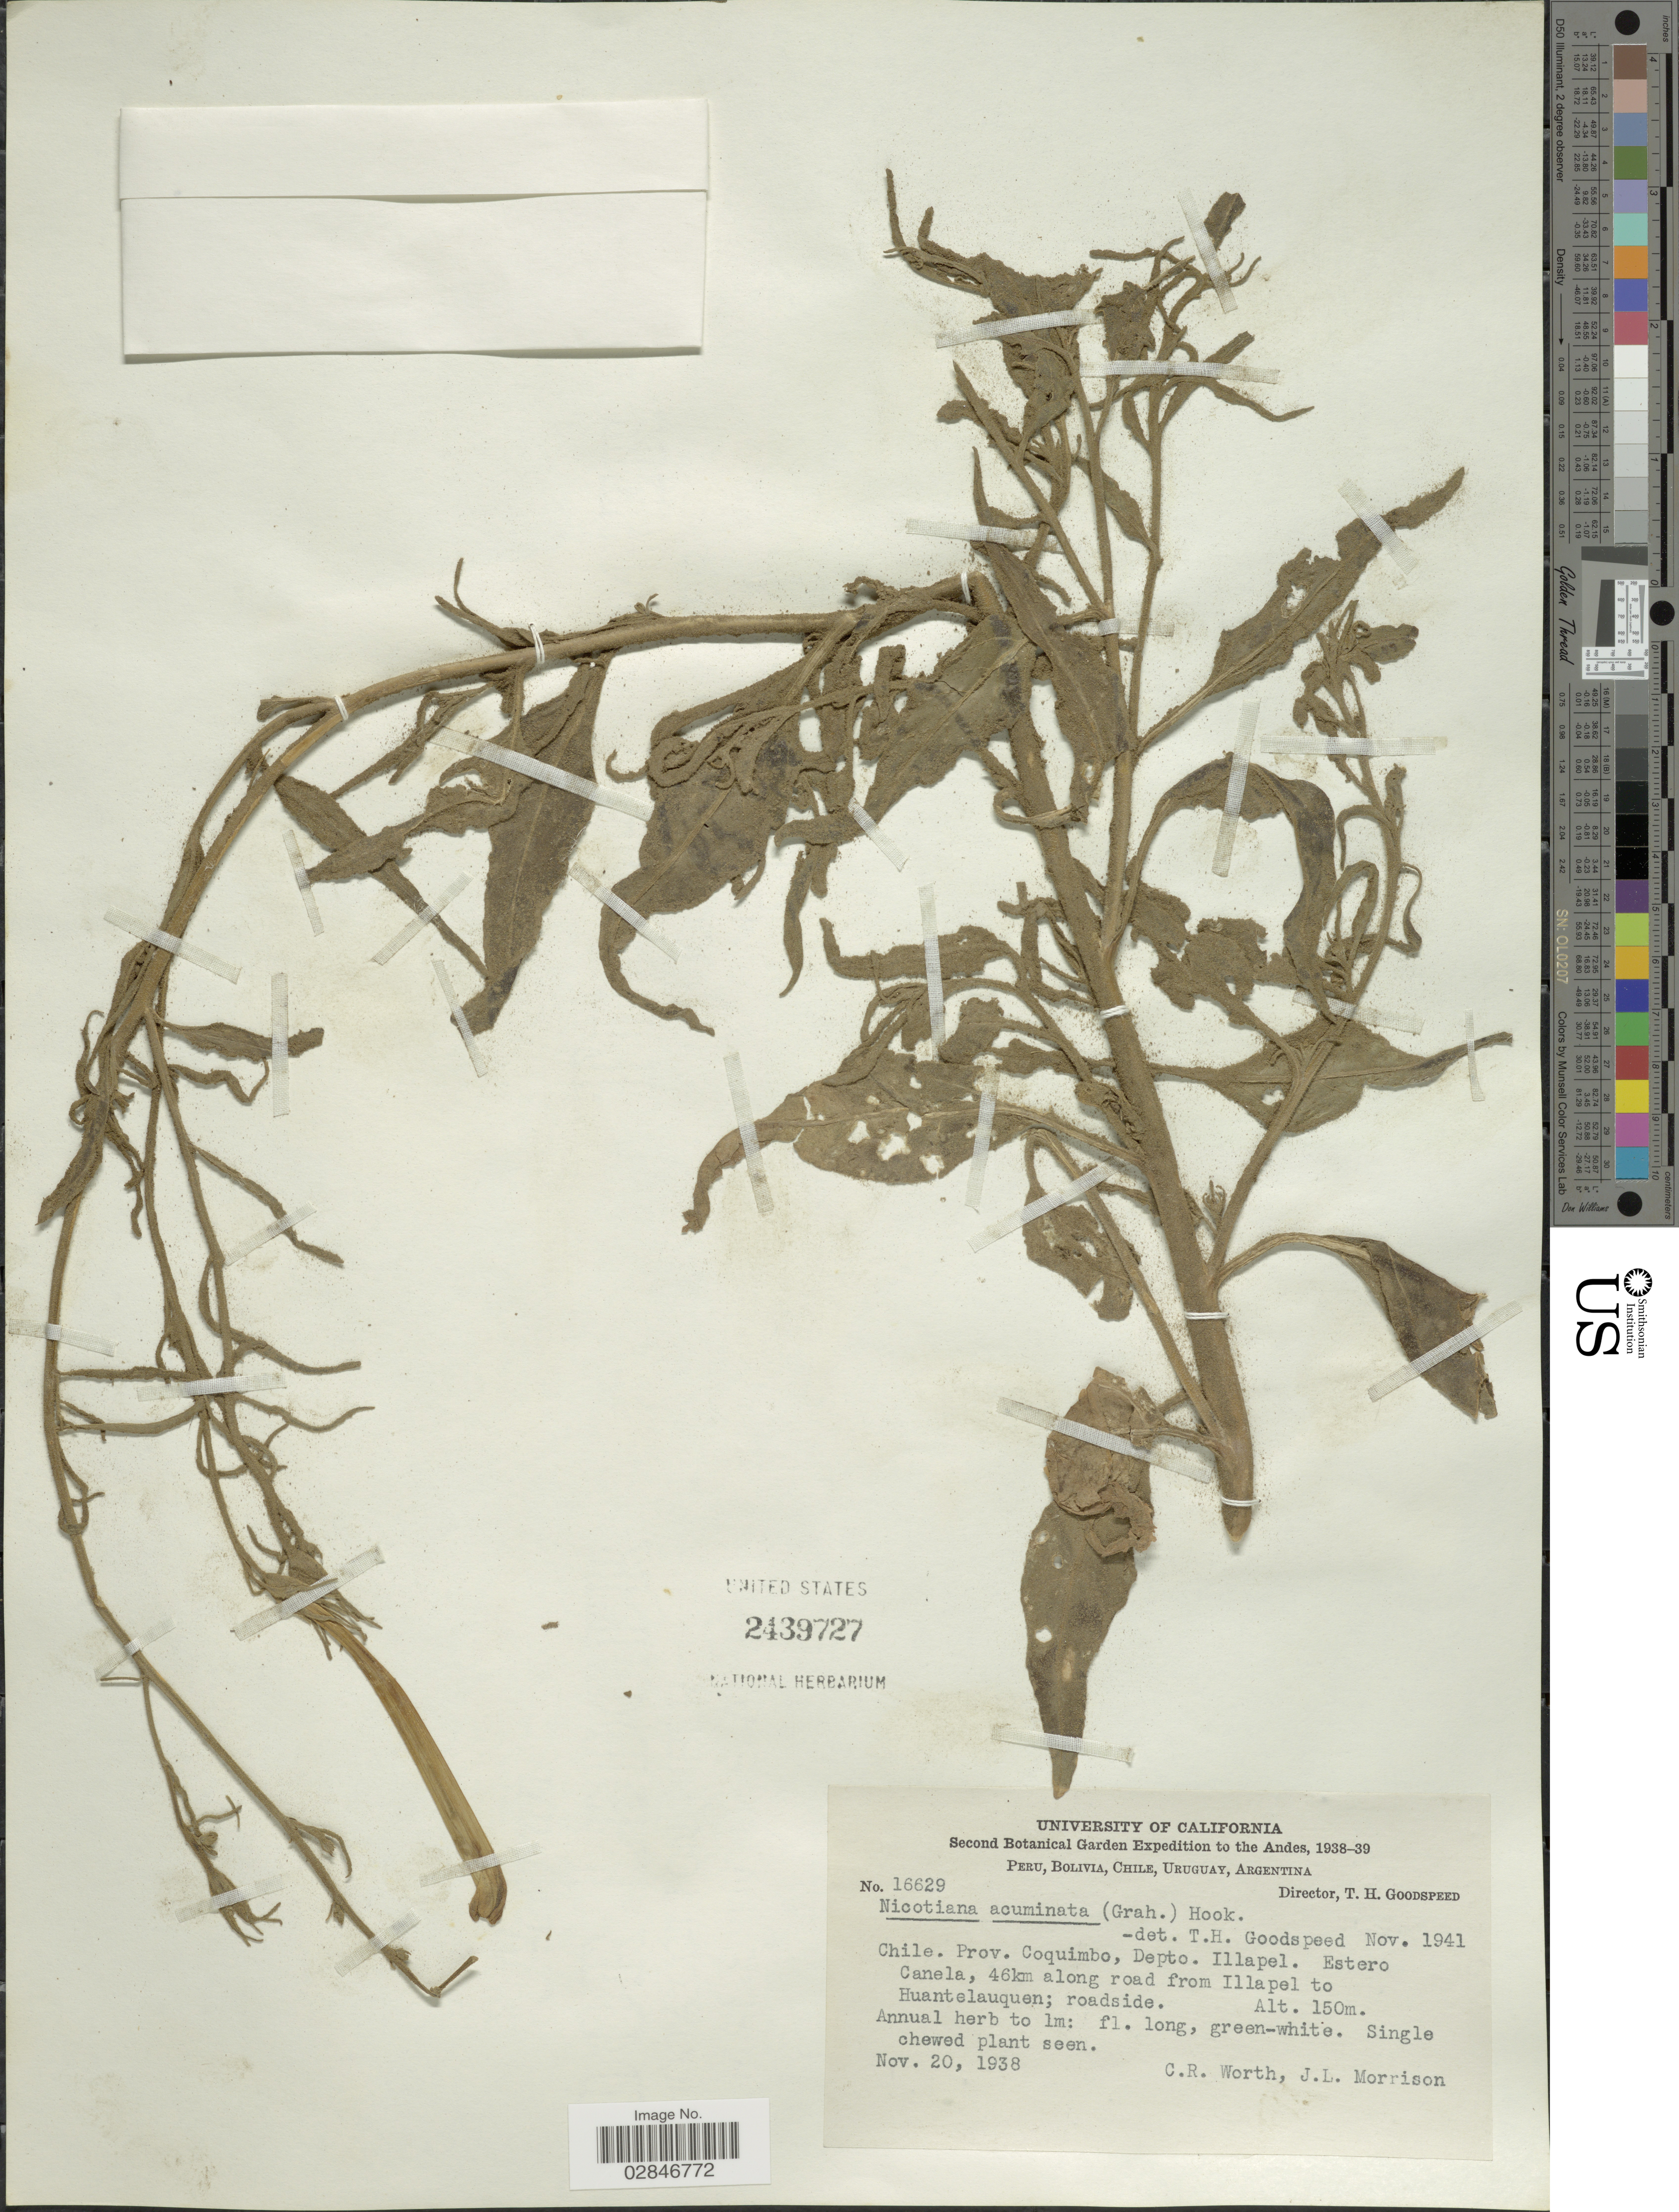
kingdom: Plantae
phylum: Tracheophyta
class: Magnoliopsida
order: Solanales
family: Solanaceae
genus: Nicotiana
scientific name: Nicotiana acuminata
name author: (Graham) Hook.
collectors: C. R. Worth & J. Morrison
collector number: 16629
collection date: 1938-11-20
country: Chile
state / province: Coquimbo (IV)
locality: The Andes, Prov. Coquimbo, Depto. Illapel. Estero Canela, 46km along road from Illapel to Huantelauquen.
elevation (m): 150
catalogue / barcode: US 2439727